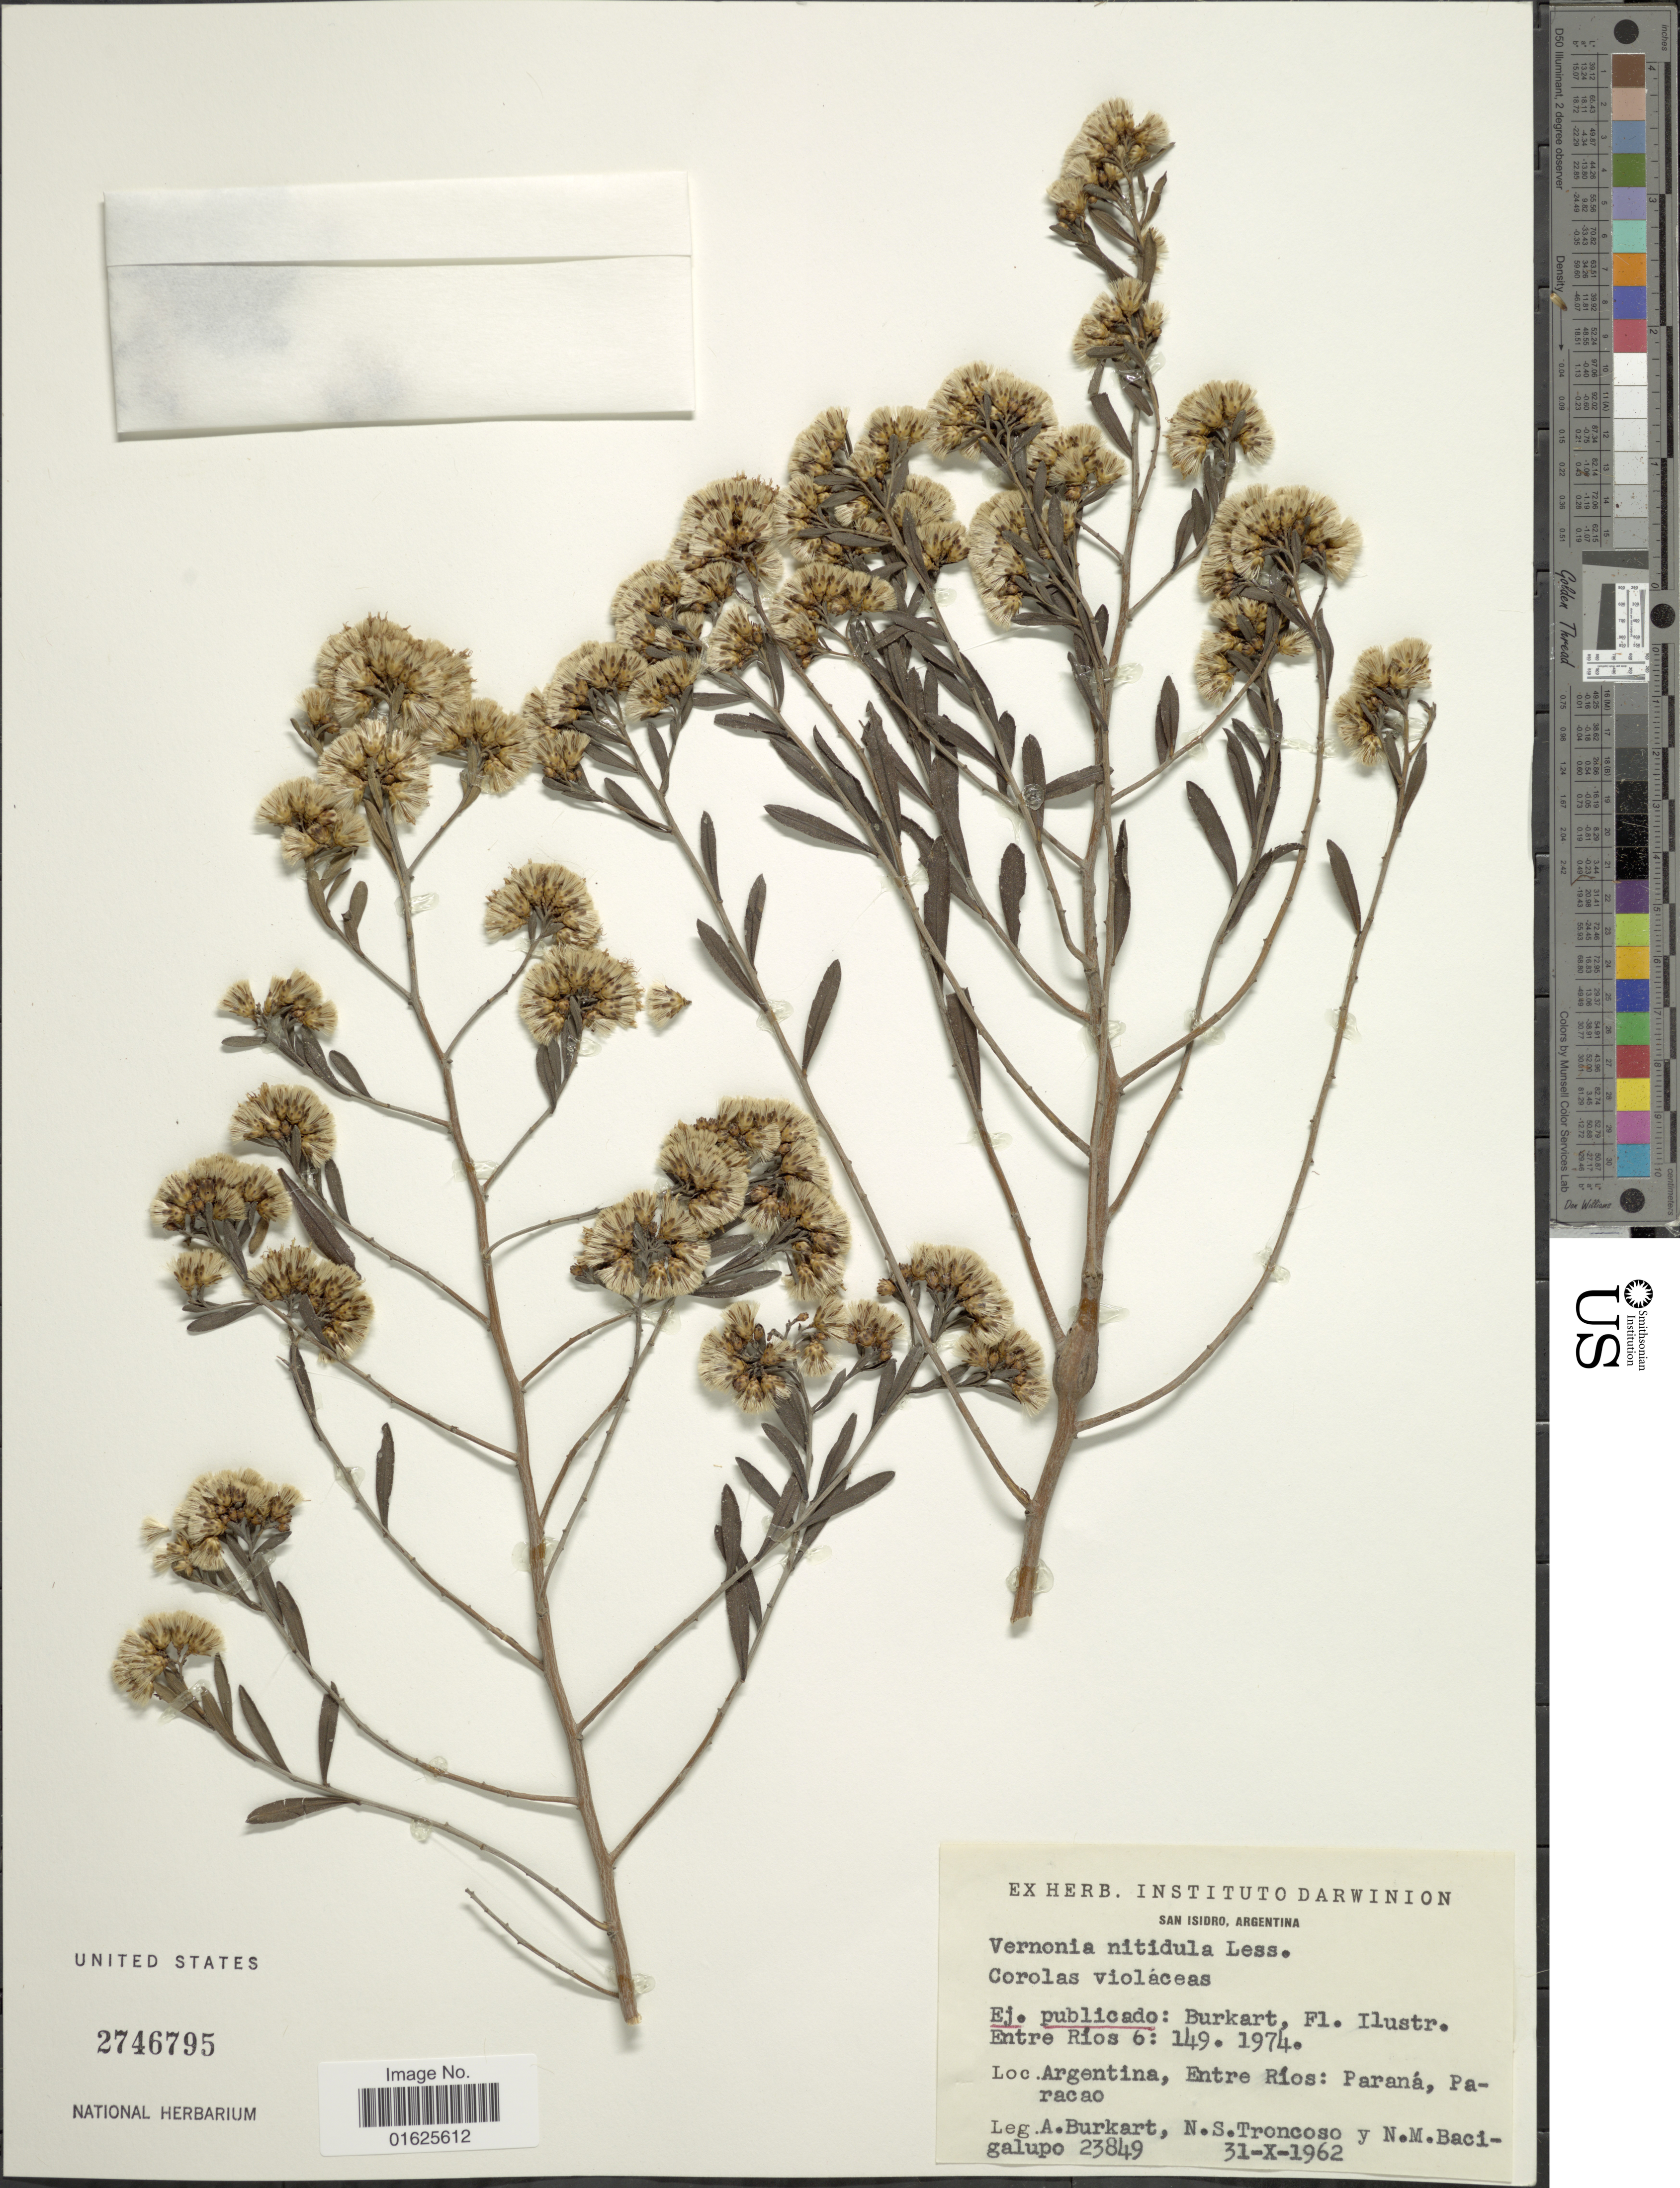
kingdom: Plantae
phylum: Tracheophyta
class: Magnoliopsida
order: Asterales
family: Asteraceae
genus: Vernonanthura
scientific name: Vernonanthura montevidensis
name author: (Spreng.) H. Rob.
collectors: A. E. Burkart, N. Troncoso & N. M. Bacigalupo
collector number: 23849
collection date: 1962-10-31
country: Argentina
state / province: Entre Rios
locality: Paraná, Paracao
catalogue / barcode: US 2746795